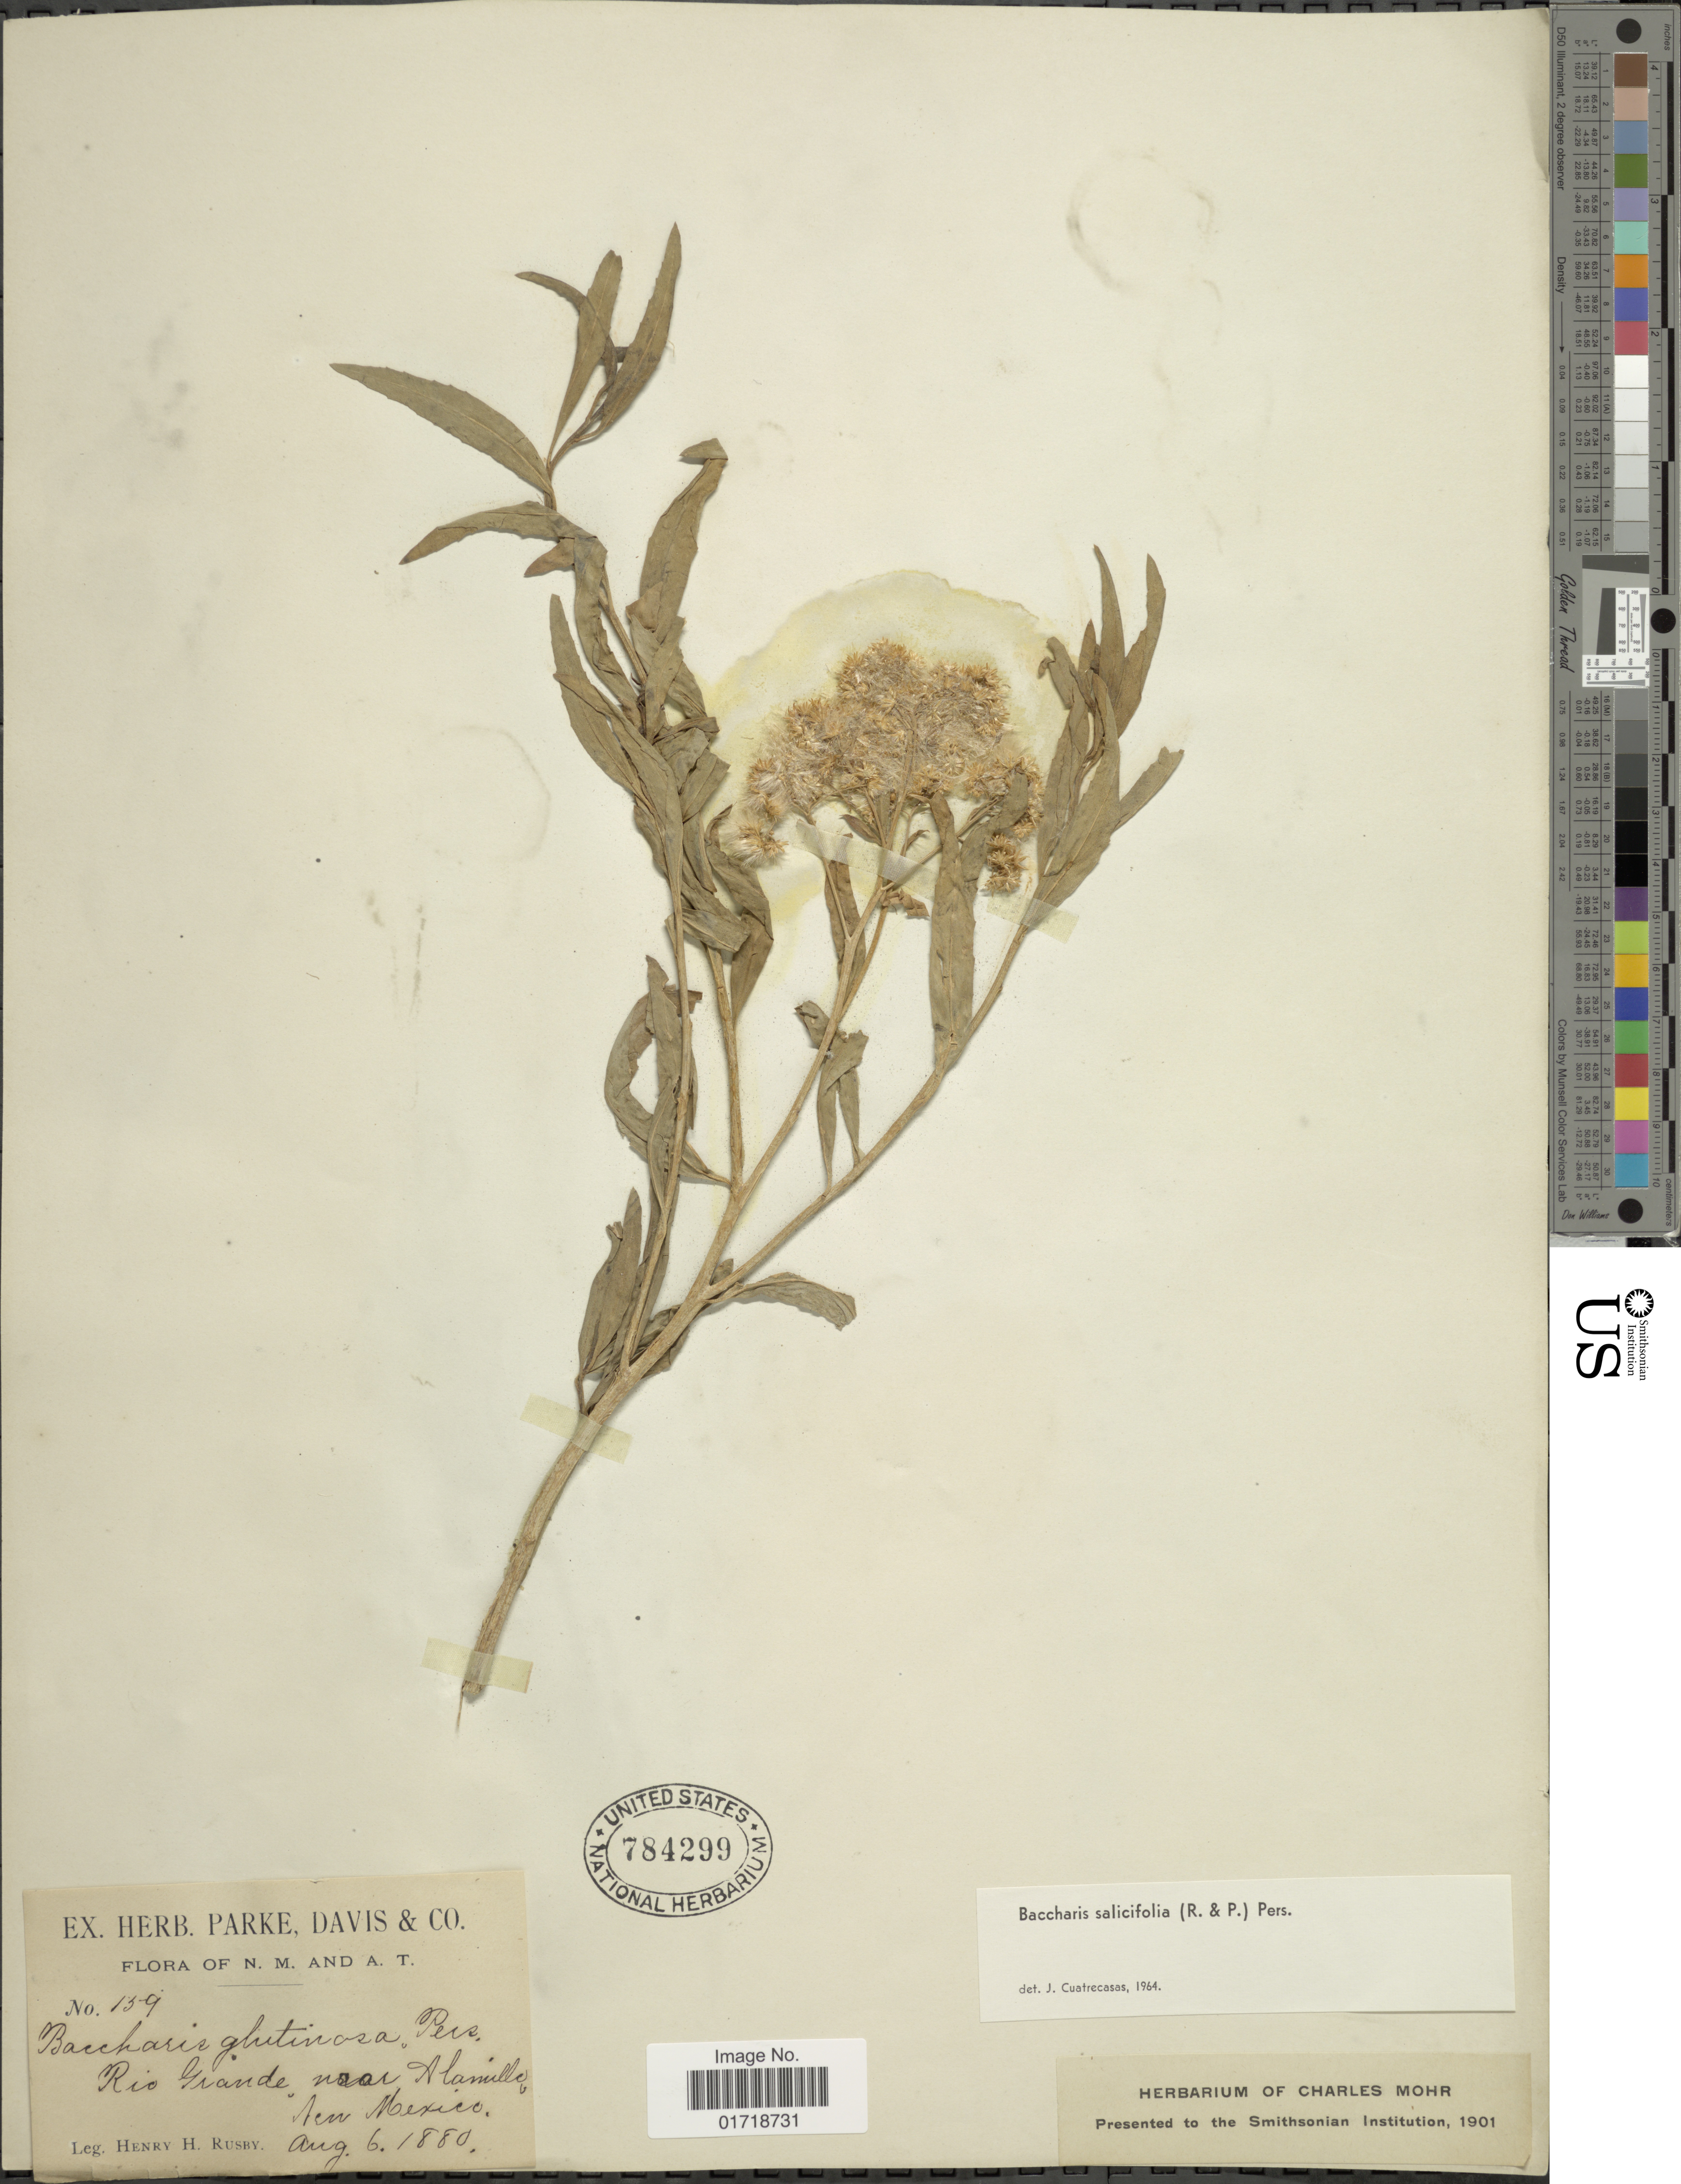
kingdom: Plantae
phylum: Tracheophyta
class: Magnoliopsida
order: Asterales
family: Asteraceae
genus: Baccharis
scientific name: Baccharis glutinosa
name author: Pers.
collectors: H. H. Rusby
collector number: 159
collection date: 1880-08-06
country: United States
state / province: New Mexico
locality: N.M and A. T. Rio Grande near Alamullo.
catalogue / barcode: US 784299